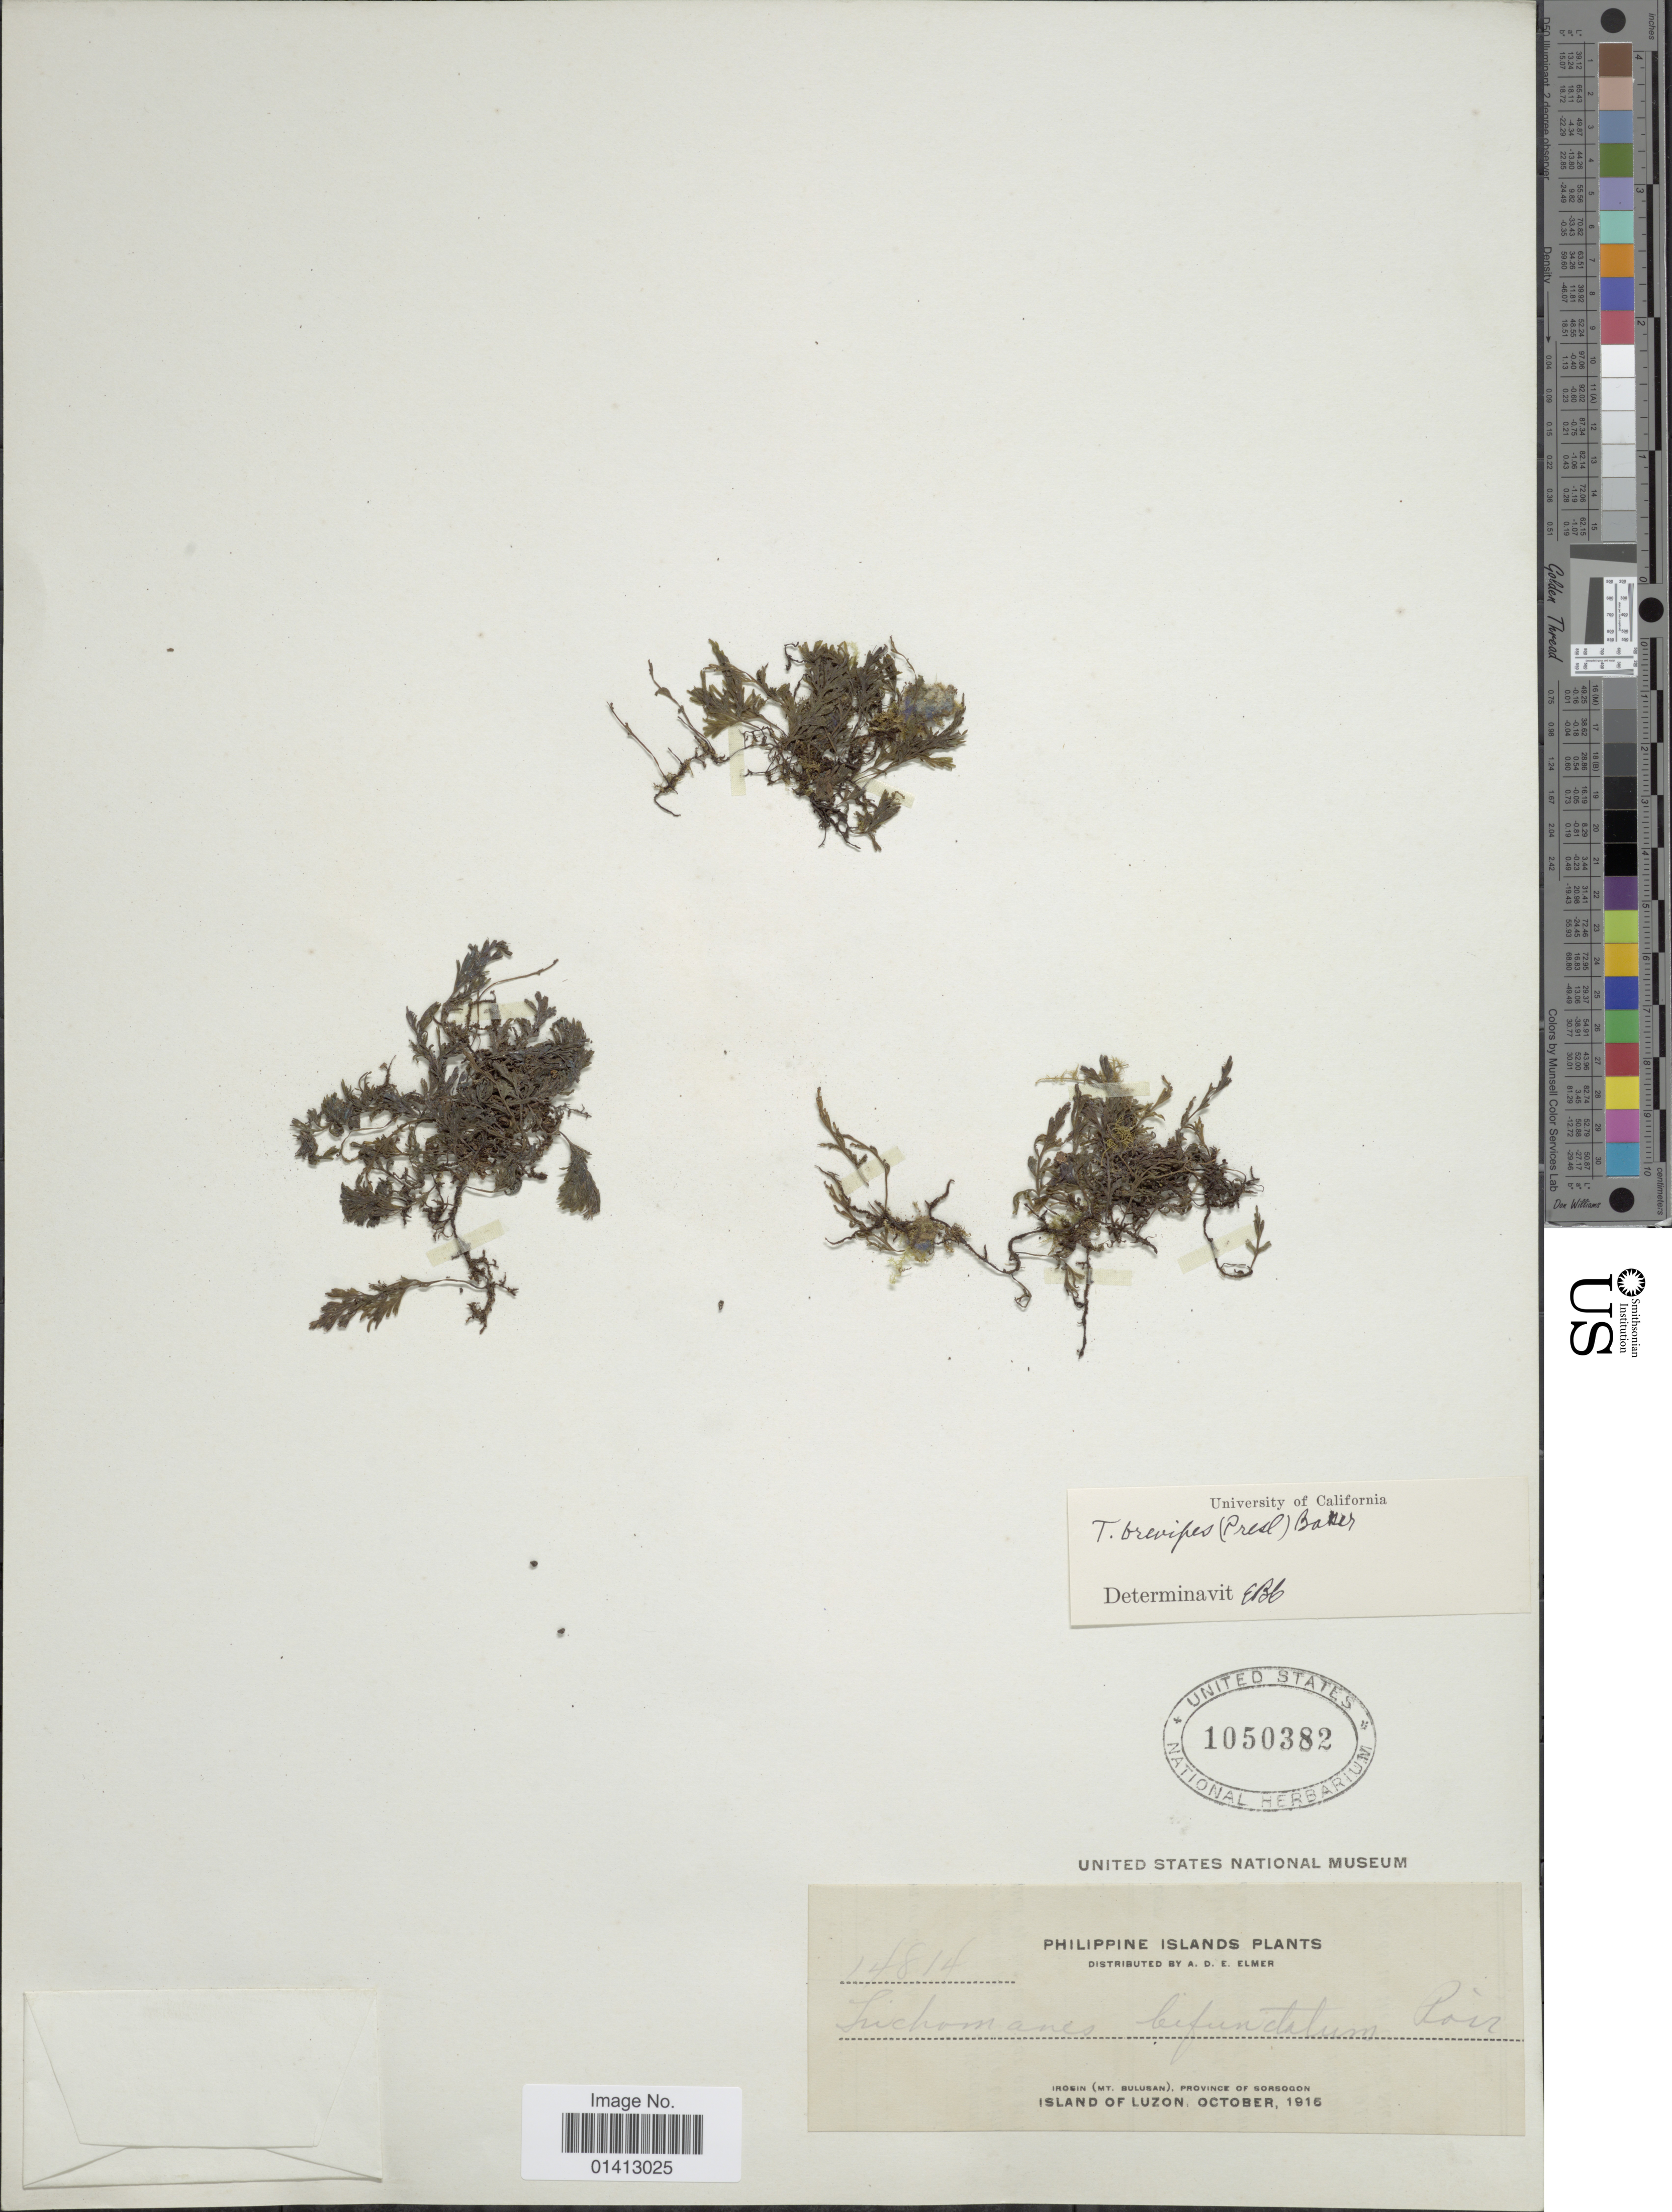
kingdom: Plantae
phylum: Tracheophyta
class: Polypodiopsida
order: Hymenophyllales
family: Hymenophyllaceae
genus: Crepidomanes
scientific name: Crepidomanes brevipes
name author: (C. Presl) Copel.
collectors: A. D. E. Elmer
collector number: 14814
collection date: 1916-10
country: Philippines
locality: Iriosn (Mt Bulusan), Province of Sorsogon, Island of Luzon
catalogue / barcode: US 1050382